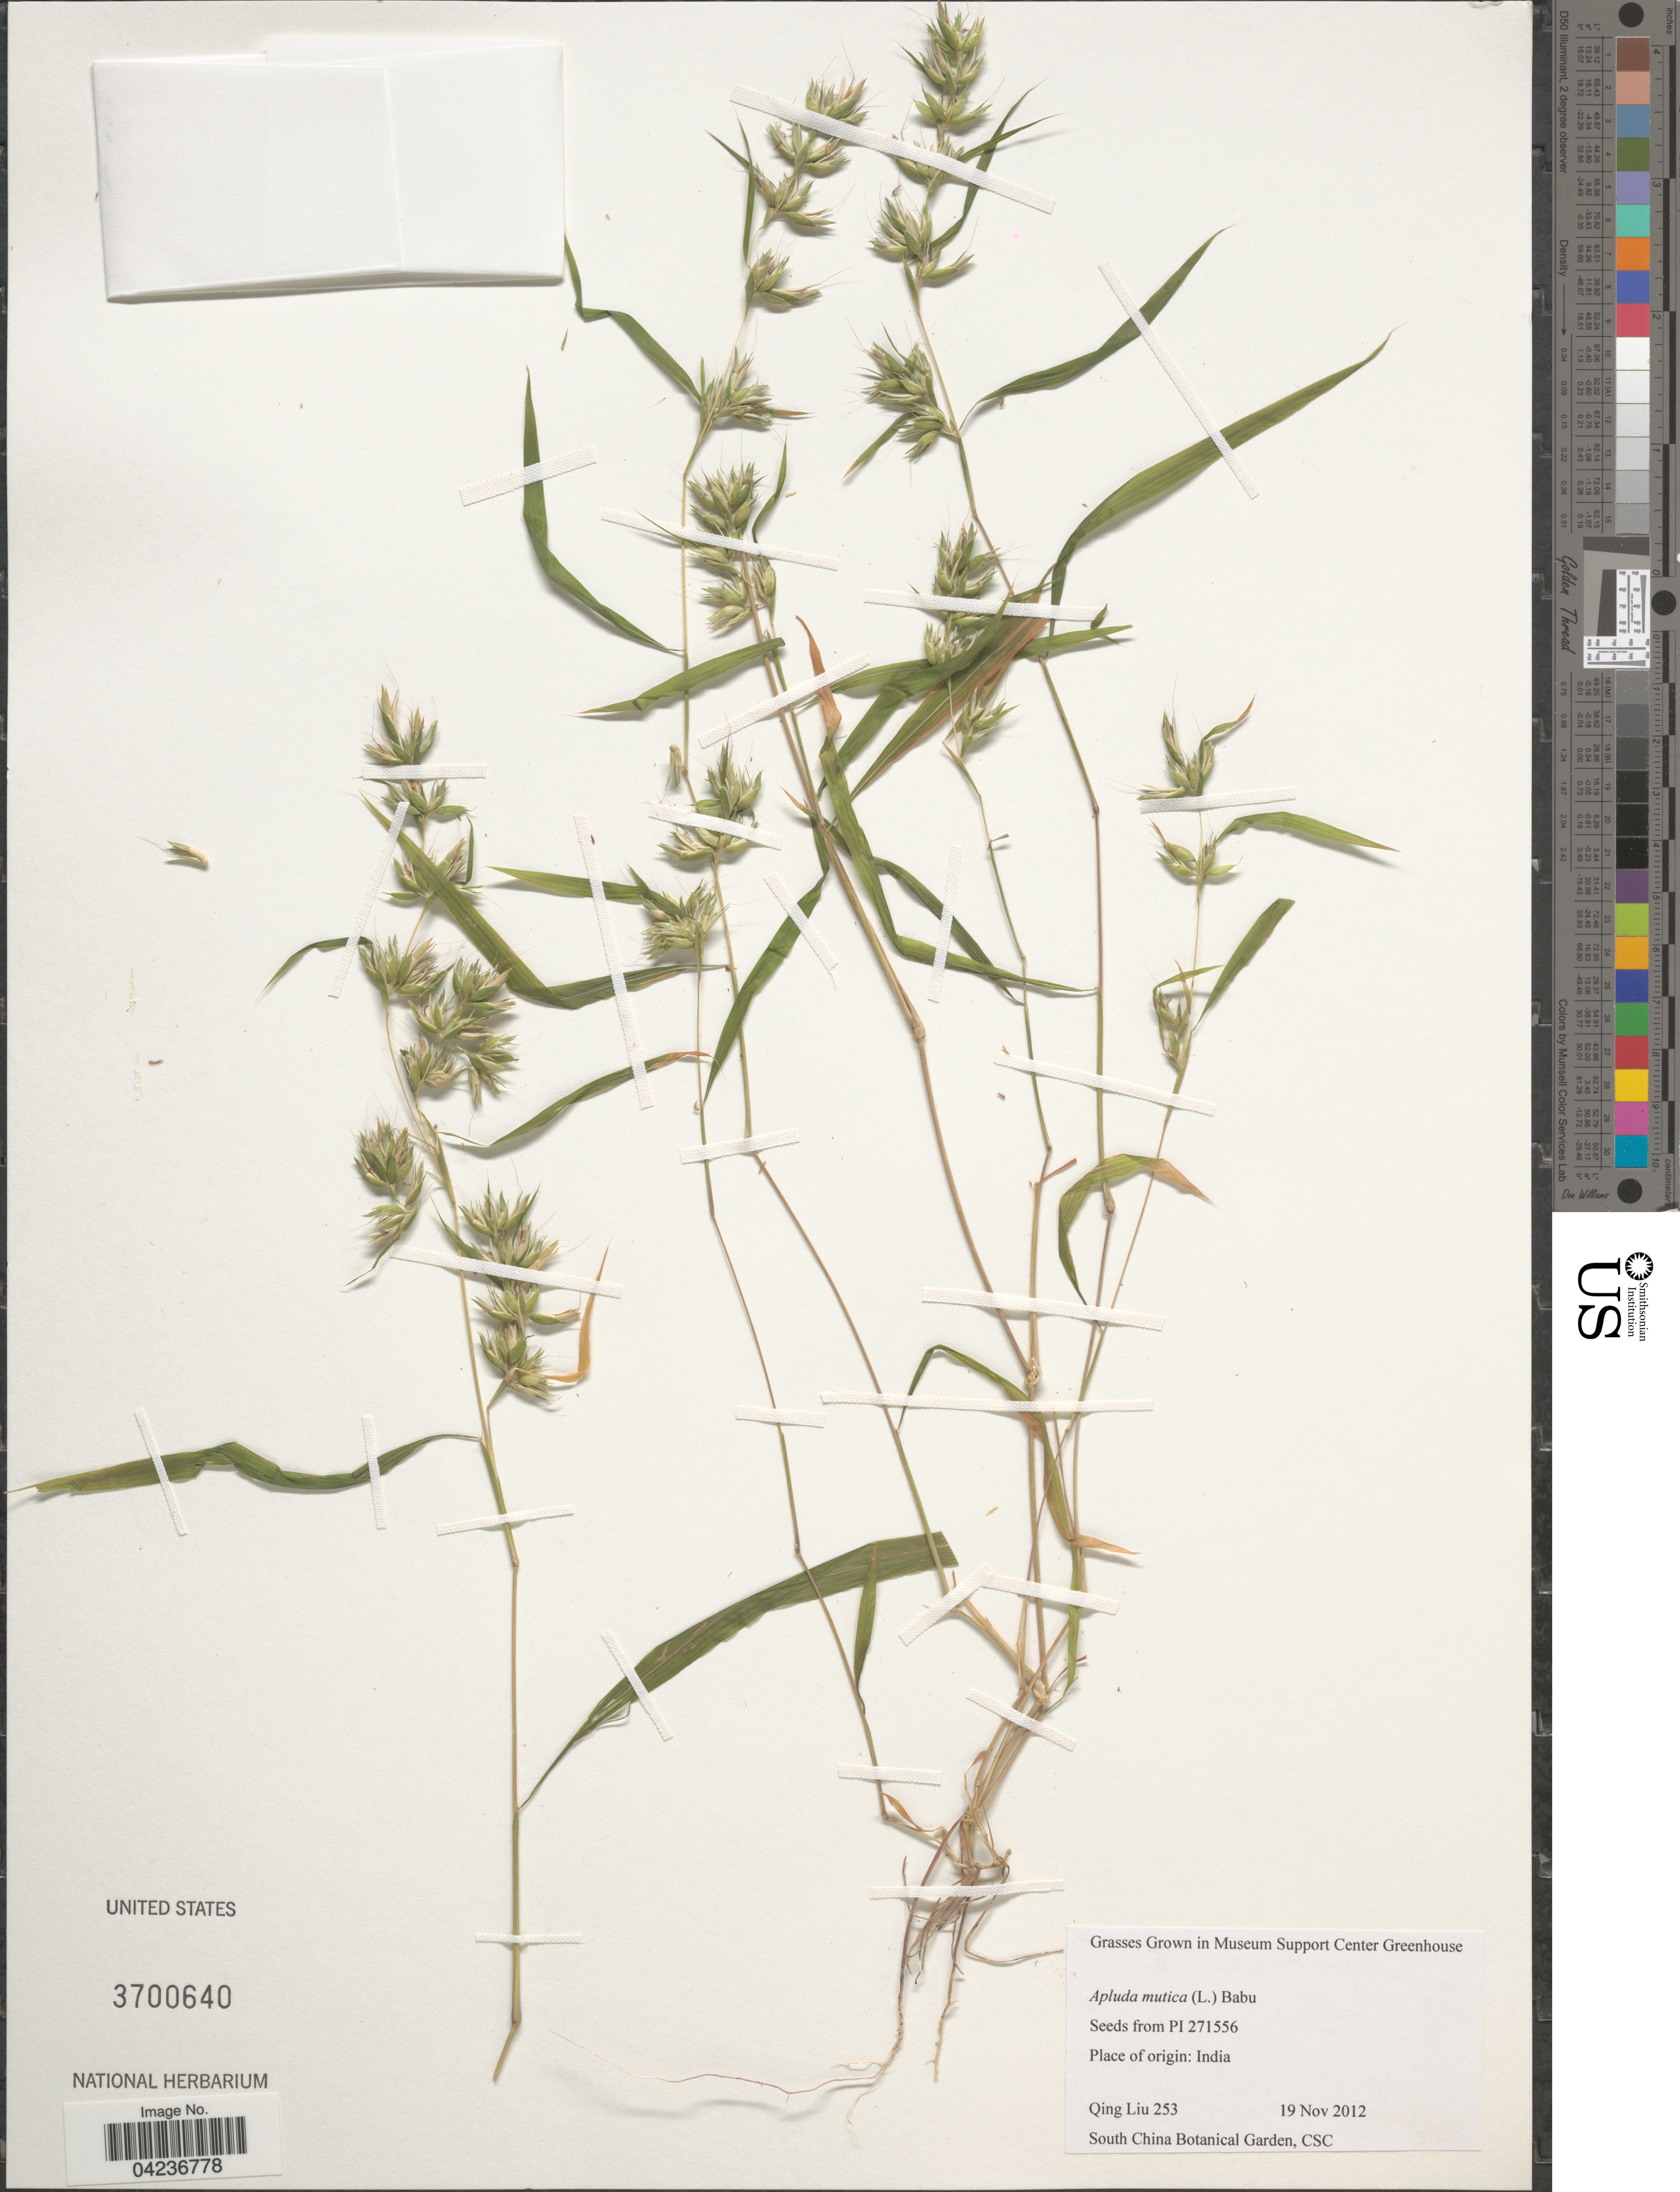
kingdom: Plantae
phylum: Tracheophyta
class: Liliopsida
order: Poales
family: Poaceae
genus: Apluda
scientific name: Apluda mutica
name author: L.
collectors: Q. Liu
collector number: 253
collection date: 2012-11-19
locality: In Museum Support Center Greenhouse.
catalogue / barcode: US 3700640